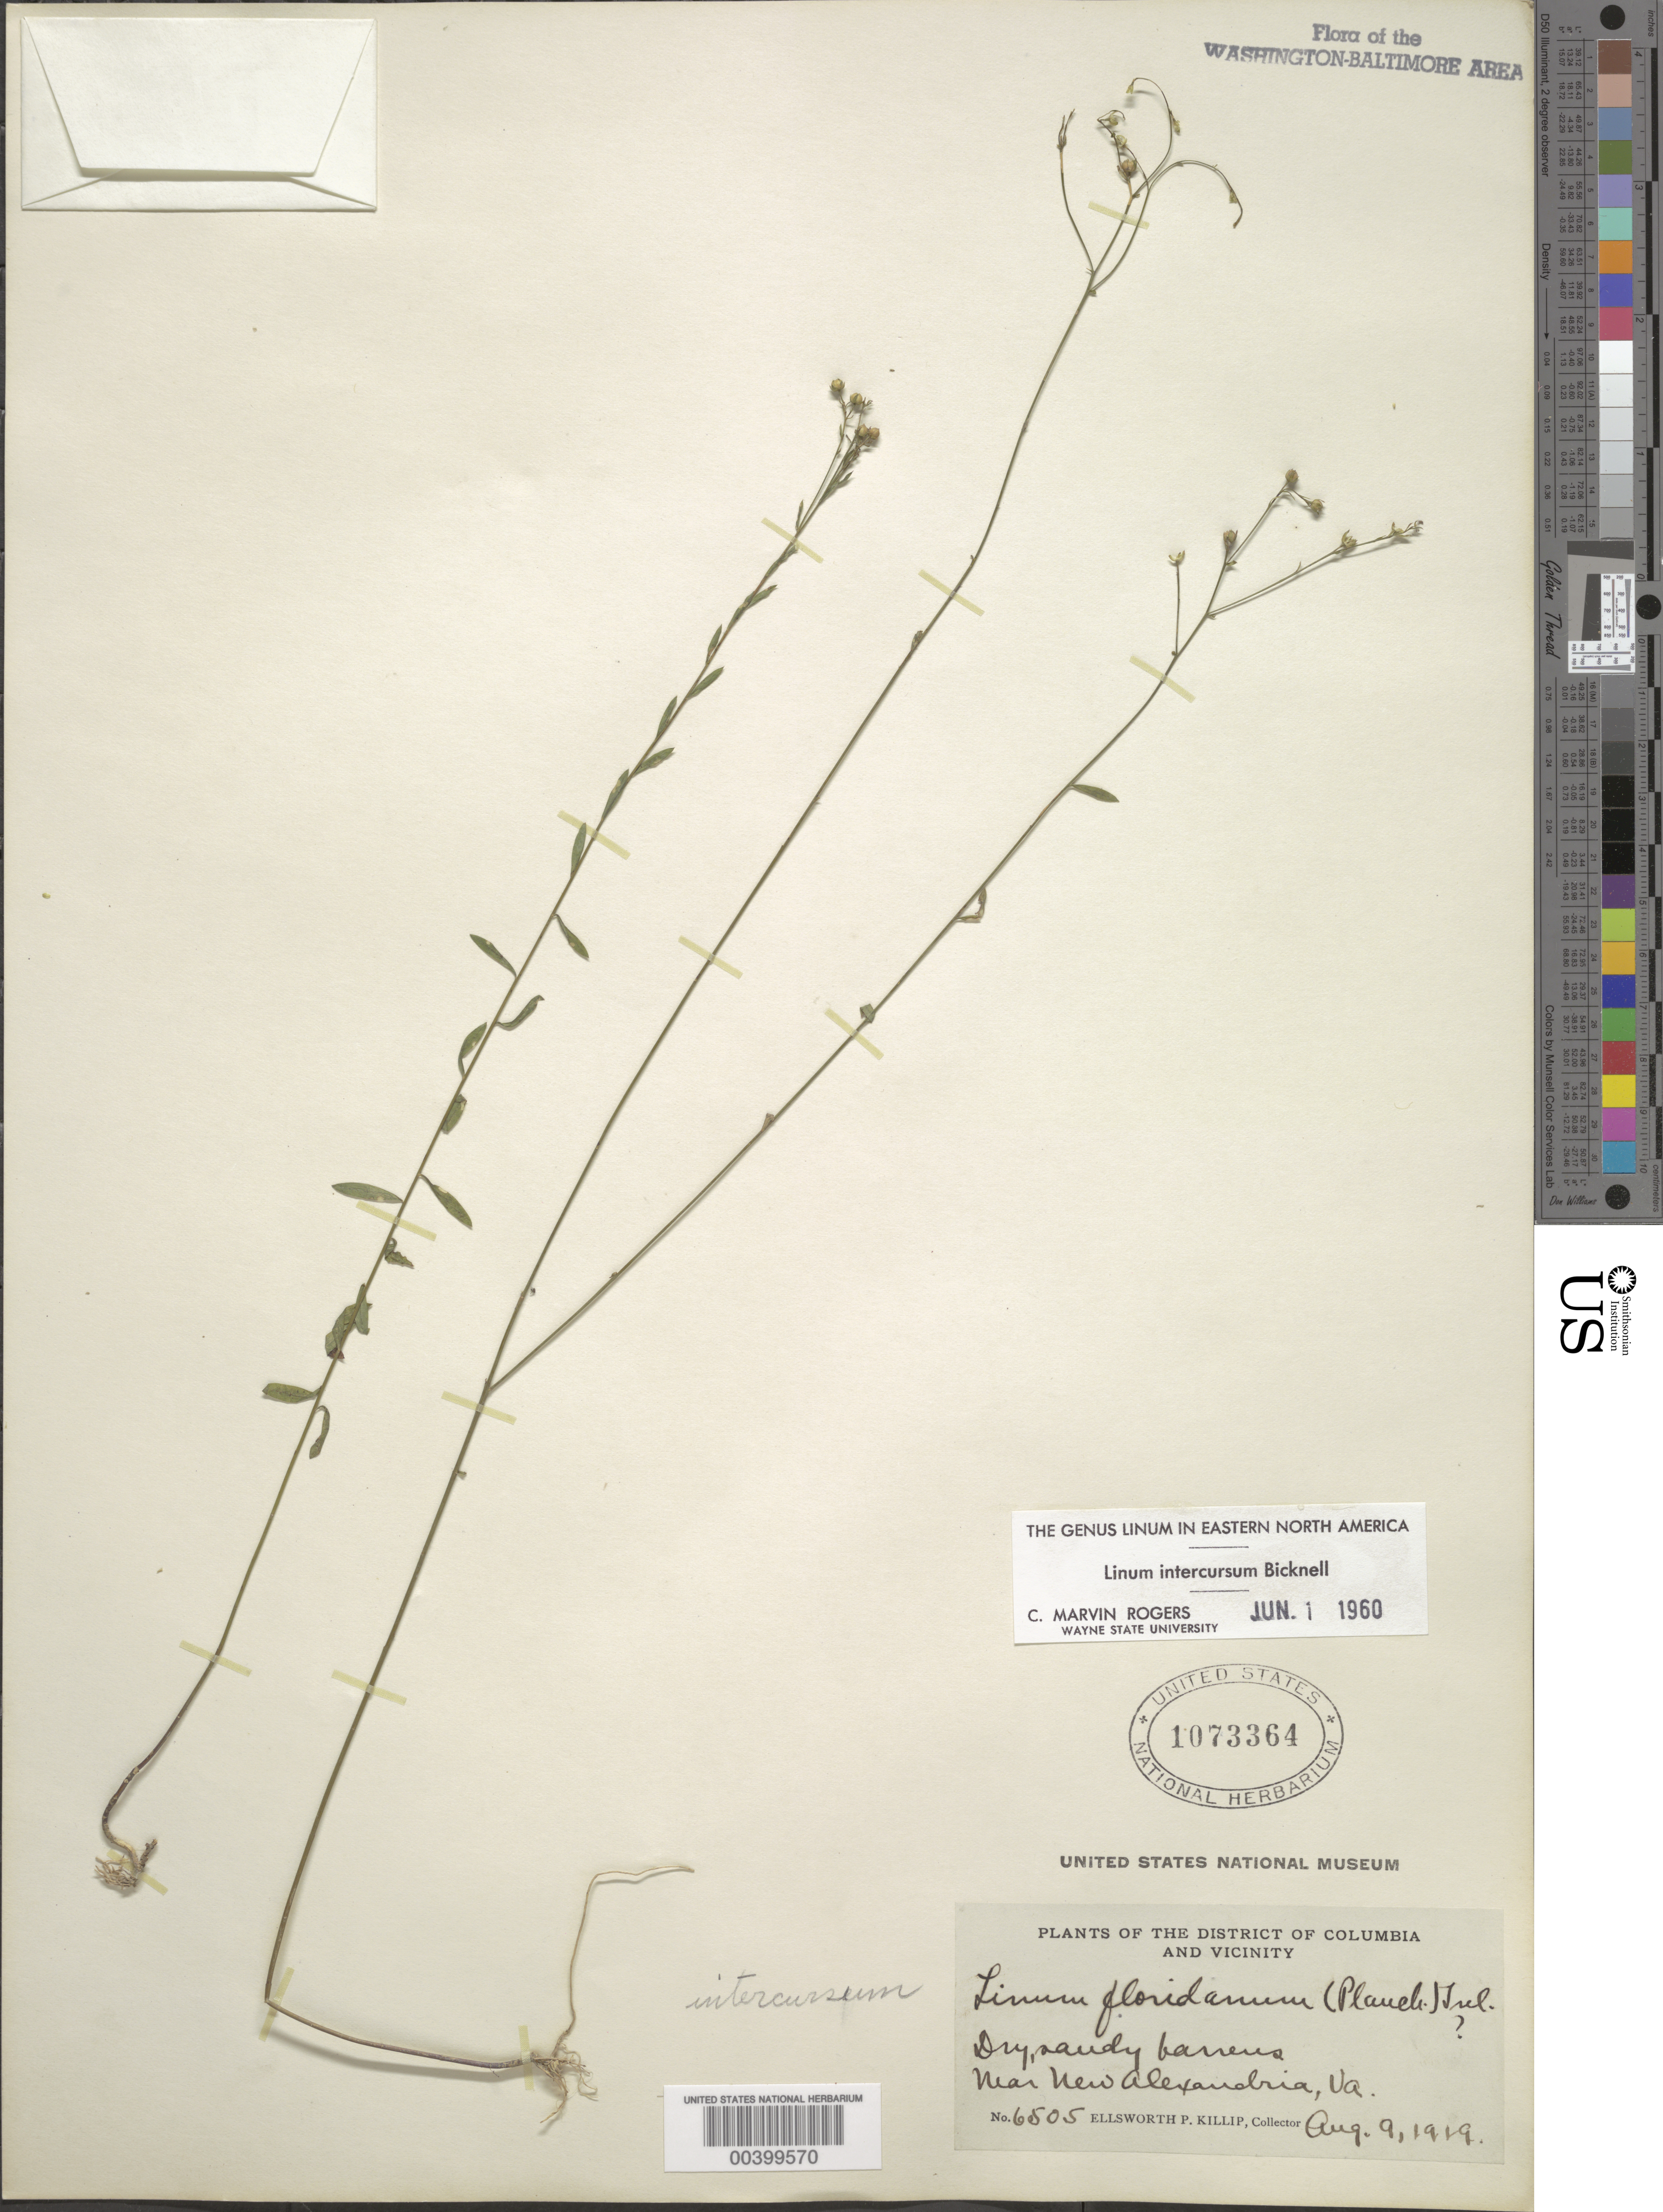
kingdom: Plantae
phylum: Tracheophyta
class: Magnoliopsida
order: Malpighiales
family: Linaceae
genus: Linum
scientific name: Linum intercursum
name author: E.P. Bicknell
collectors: E. P. Killip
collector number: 6505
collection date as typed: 09 Aug 1919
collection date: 1919-08-09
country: United States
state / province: Virginia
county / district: Fairfax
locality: New Alexandria vicinity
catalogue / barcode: US 1073364